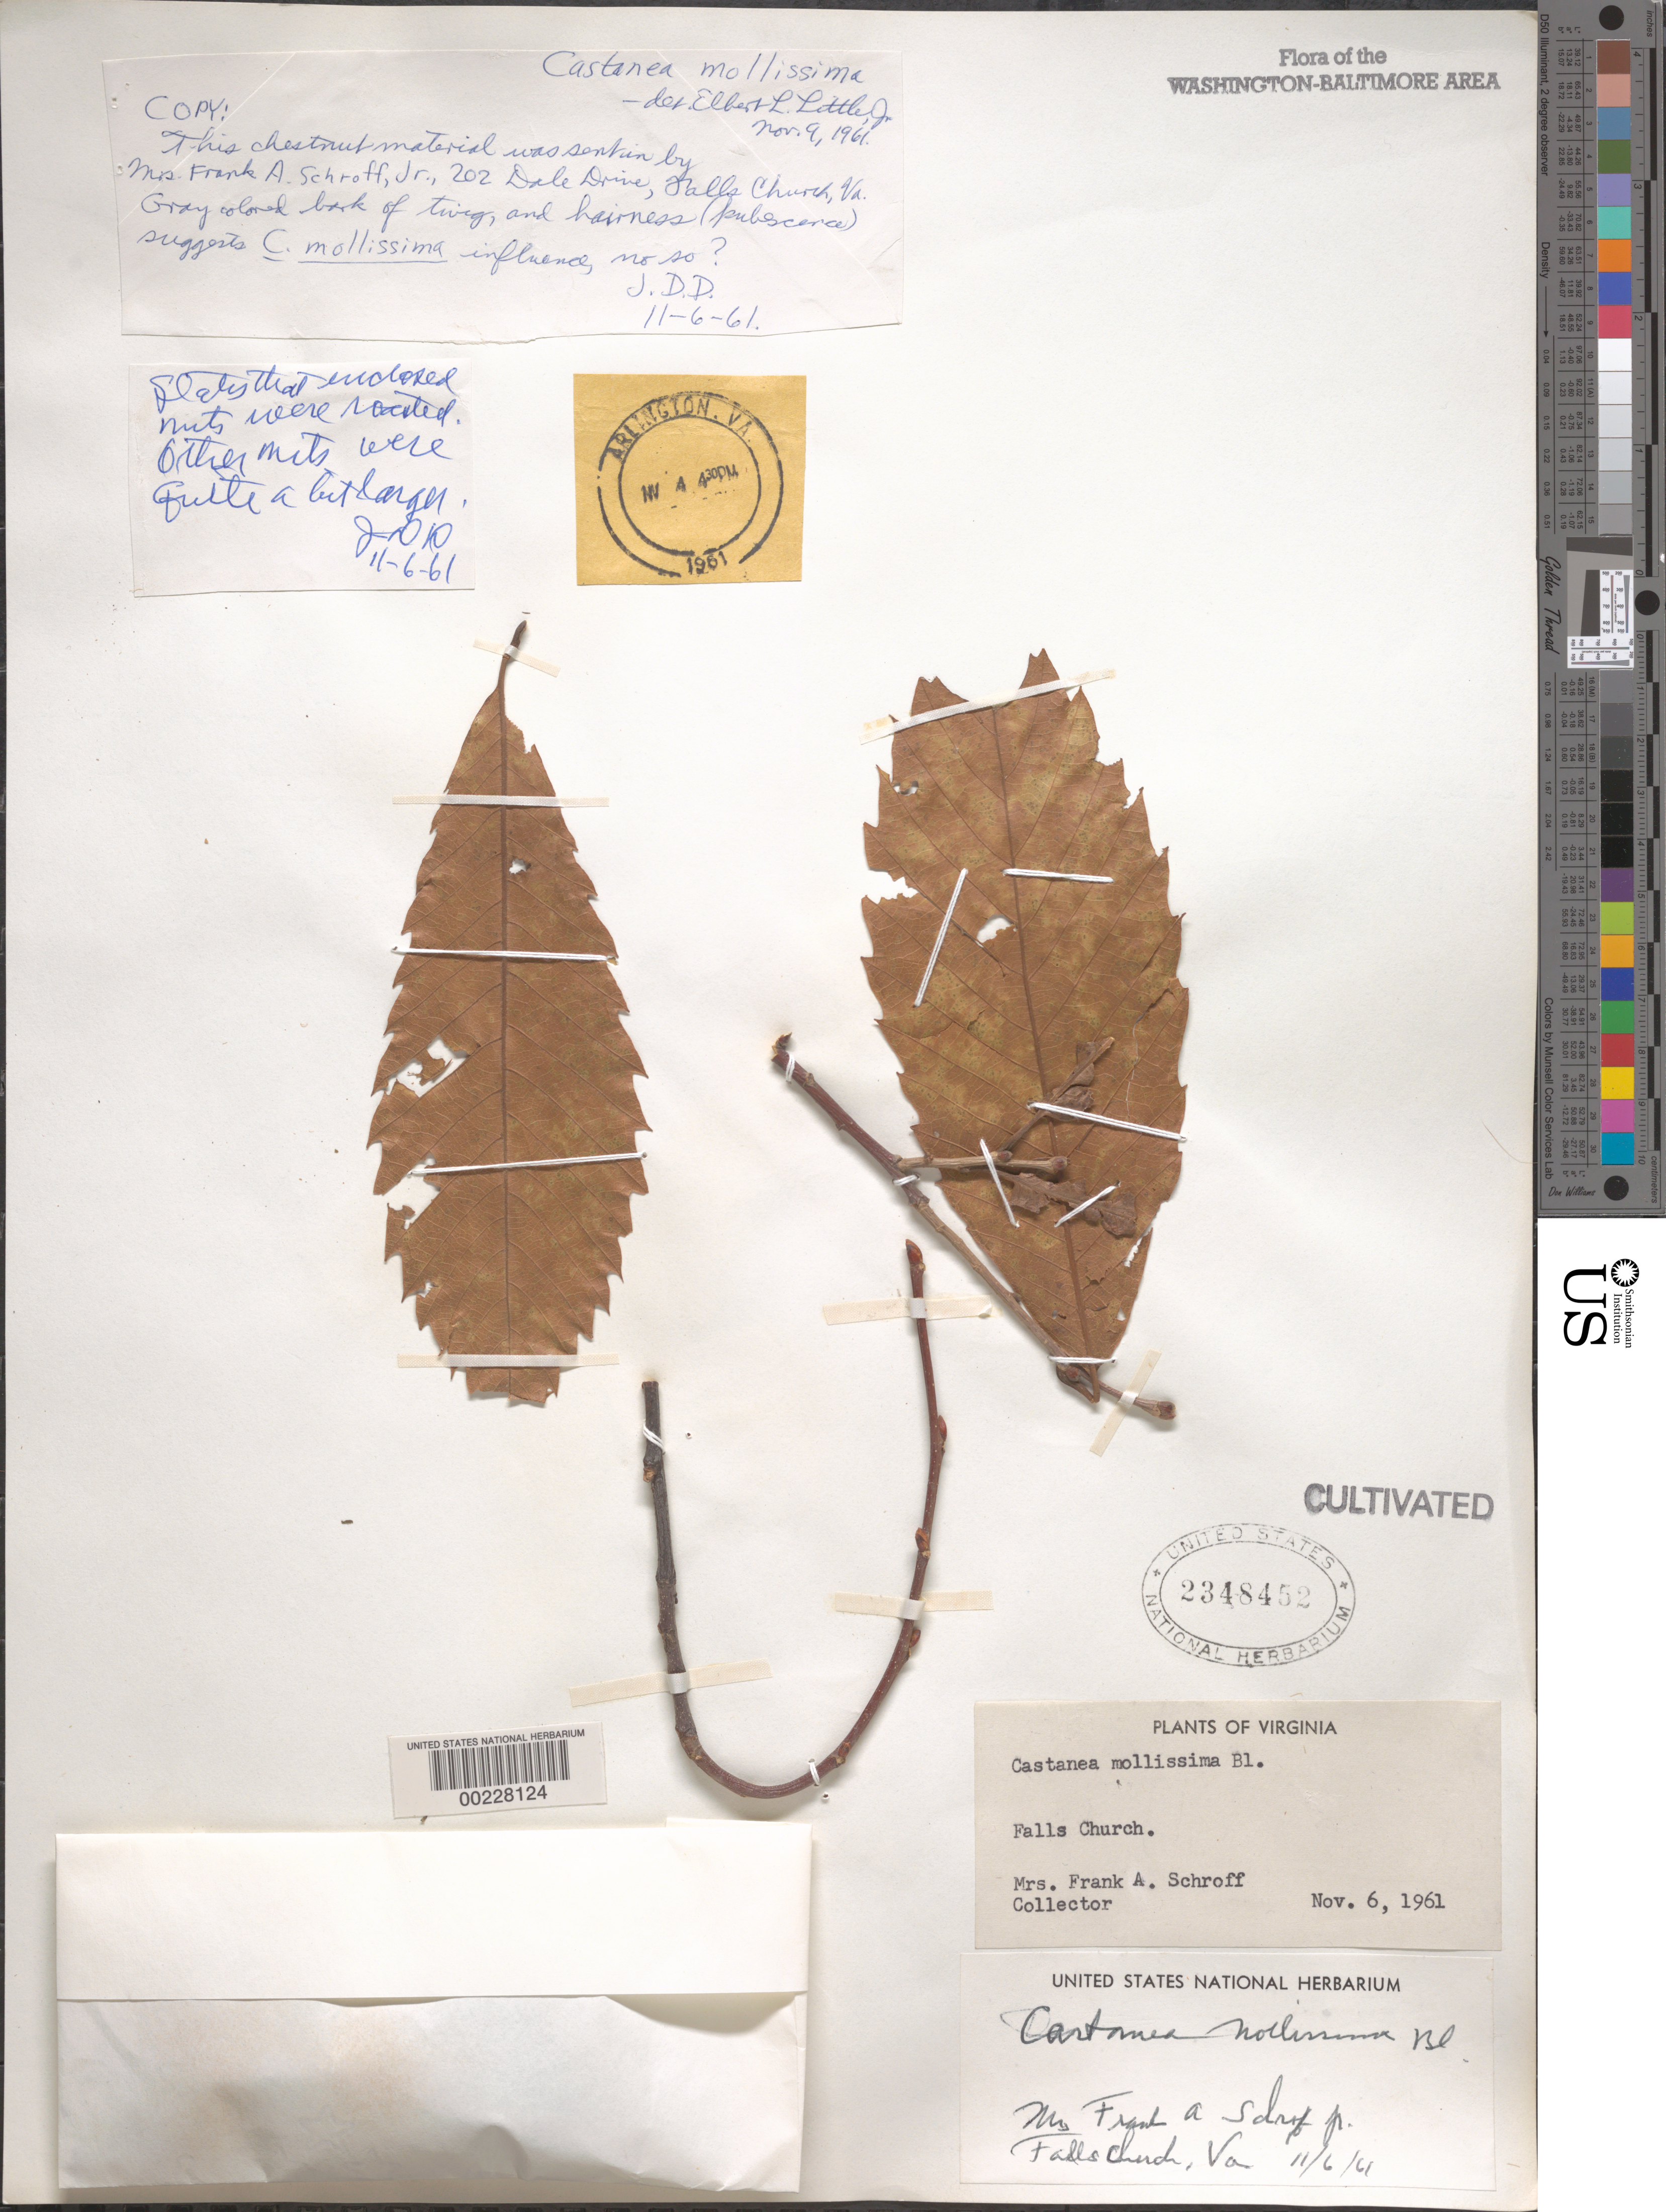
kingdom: Plantae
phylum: Tracheophyta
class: Magnoliopsida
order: Fagales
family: Fagaceae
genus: Castanea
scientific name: Castanea mollissima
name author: Blume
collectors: F. Schroff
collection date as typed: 06 Nov 1961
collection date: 1961-11-06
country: United States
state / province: Virginia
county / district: City of Falls Church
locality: Falls Church, 202 Dale Drive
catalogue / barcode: US 2348452